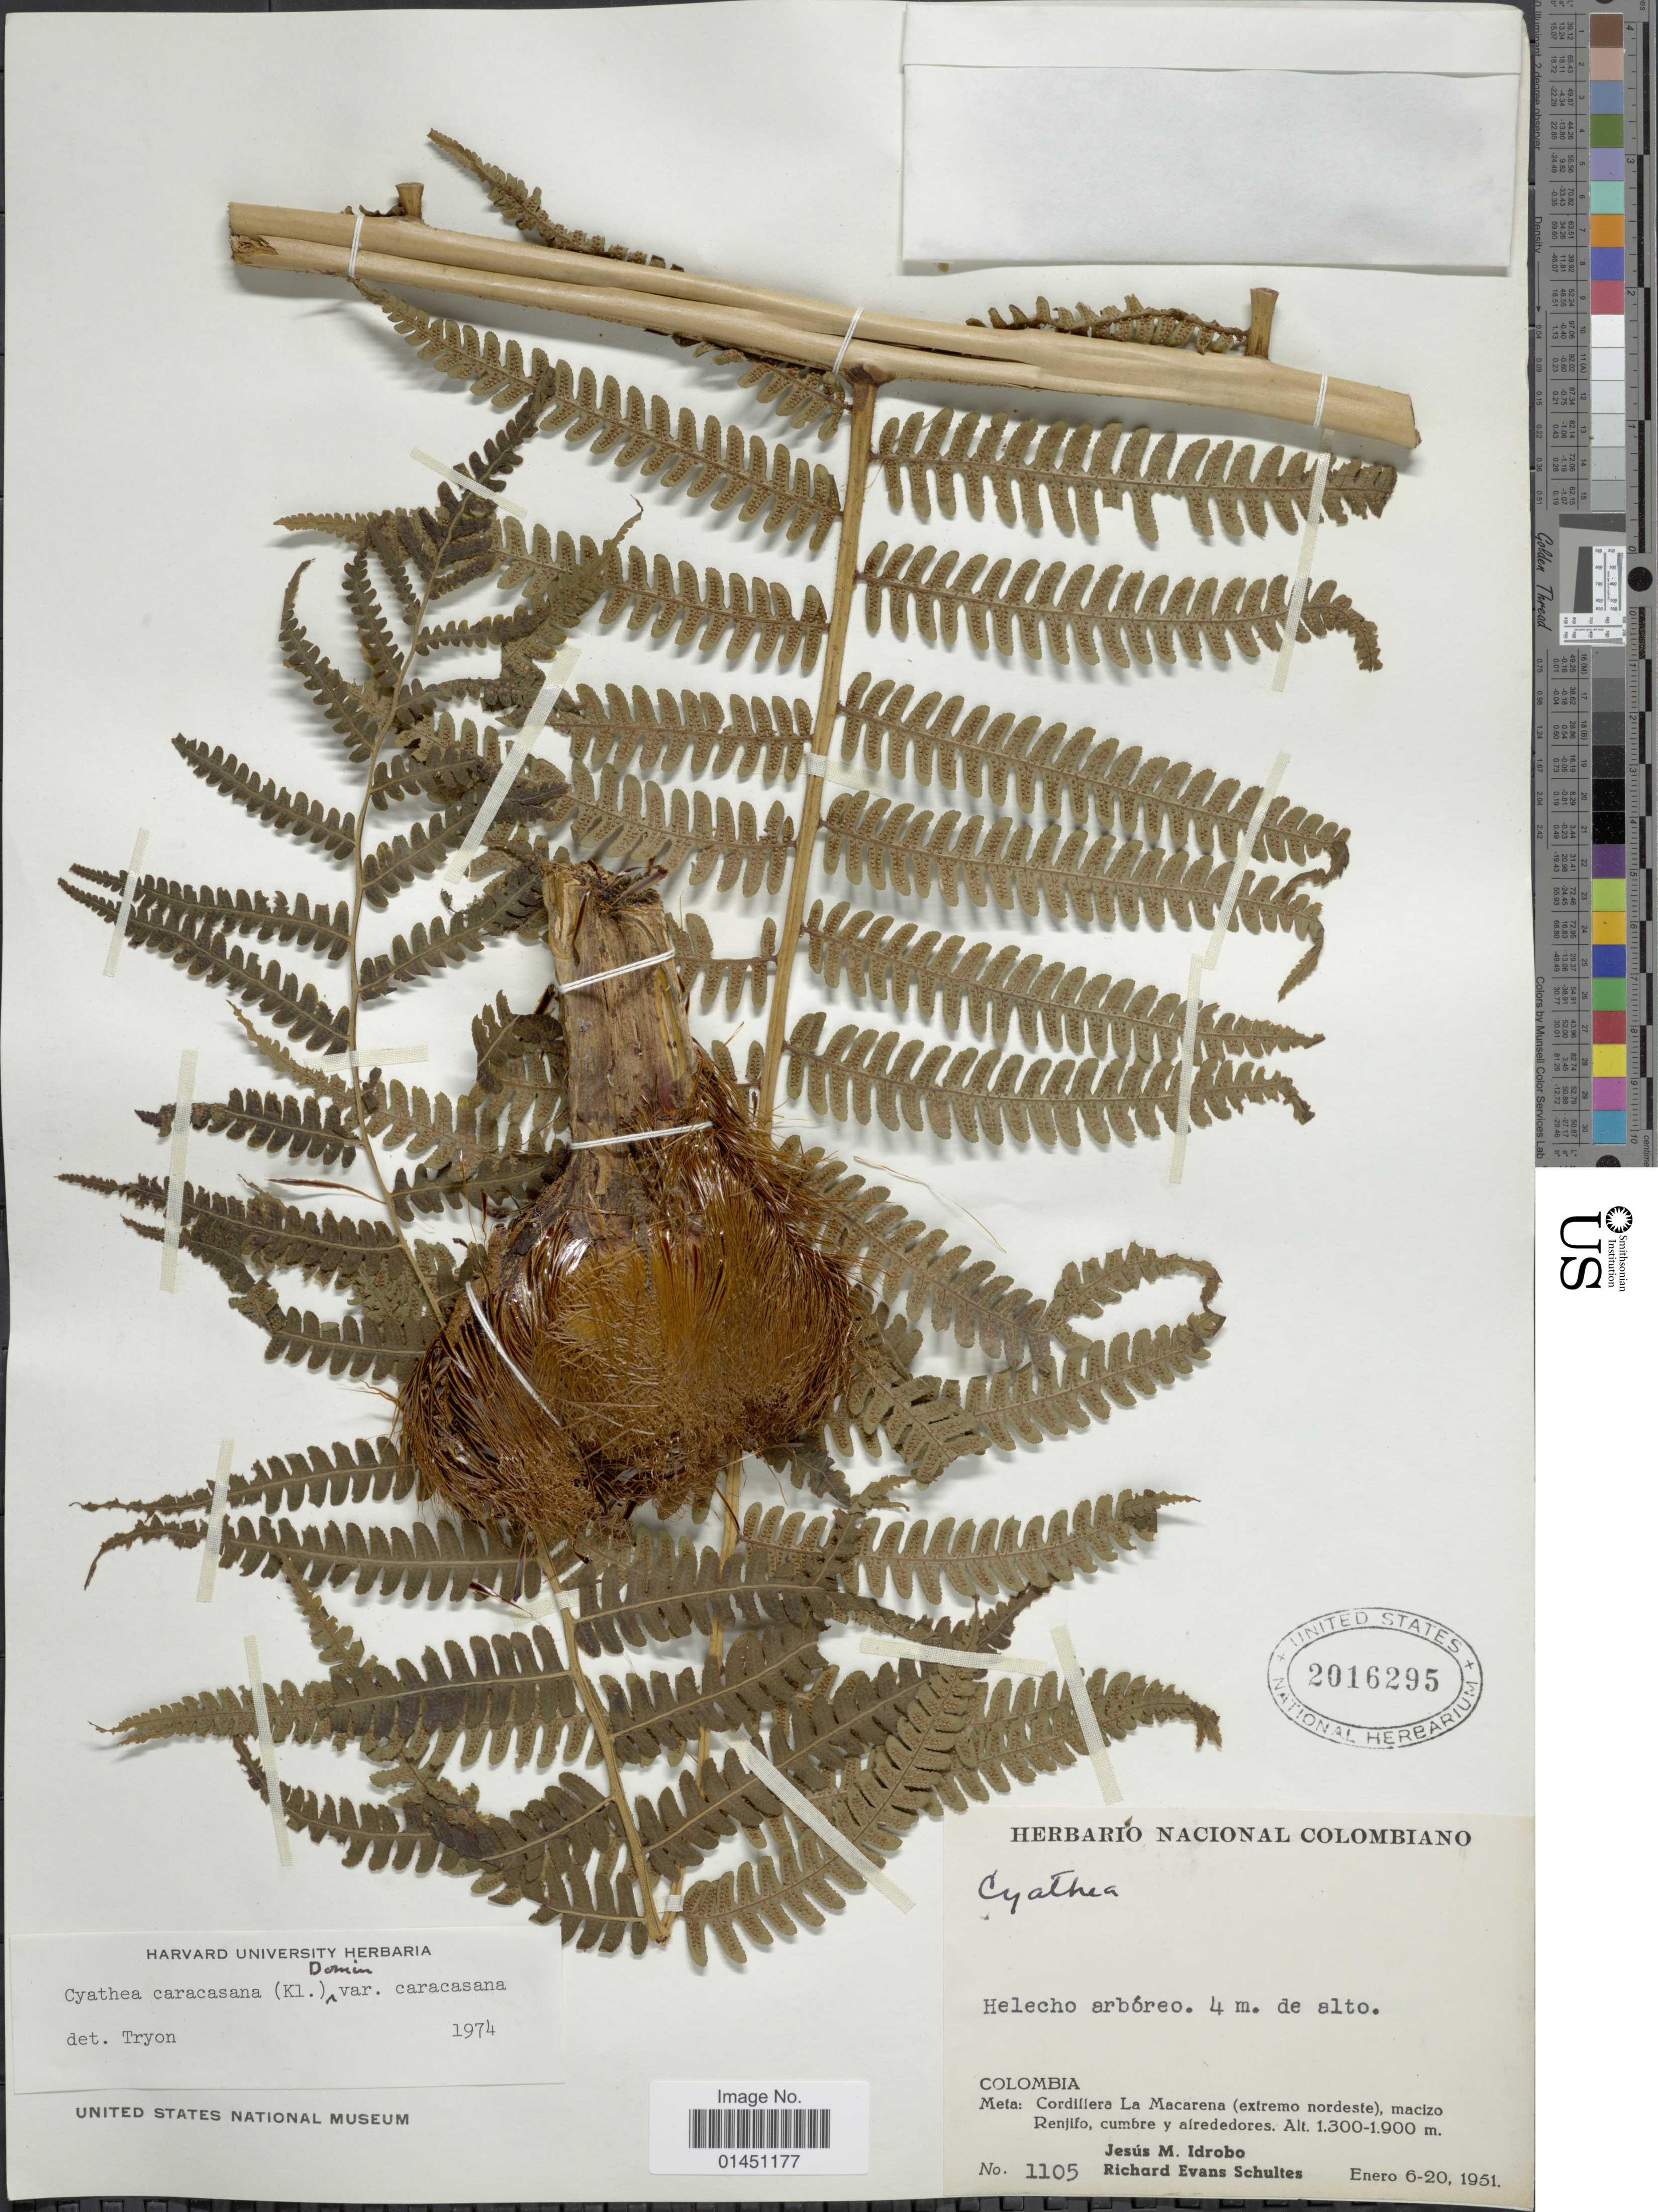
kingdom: Plantae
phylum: Tracheophyta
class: Polypodiopsida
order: Cyatheales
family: Cyatheaceae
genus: Cyathea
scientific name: Cyathea caracasana var. caracasana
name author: (Klotzsch) Domin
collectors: J. M. Idrobo & R. E. Schultes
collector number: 1105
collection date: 1951-01-06/1951-01-20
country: Colombia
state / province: Meta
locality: Cordillera La Macarena (extremo nordeste), macizo Renjifo, cumbre y alrededores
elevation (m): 1300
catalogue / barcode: US 2016295